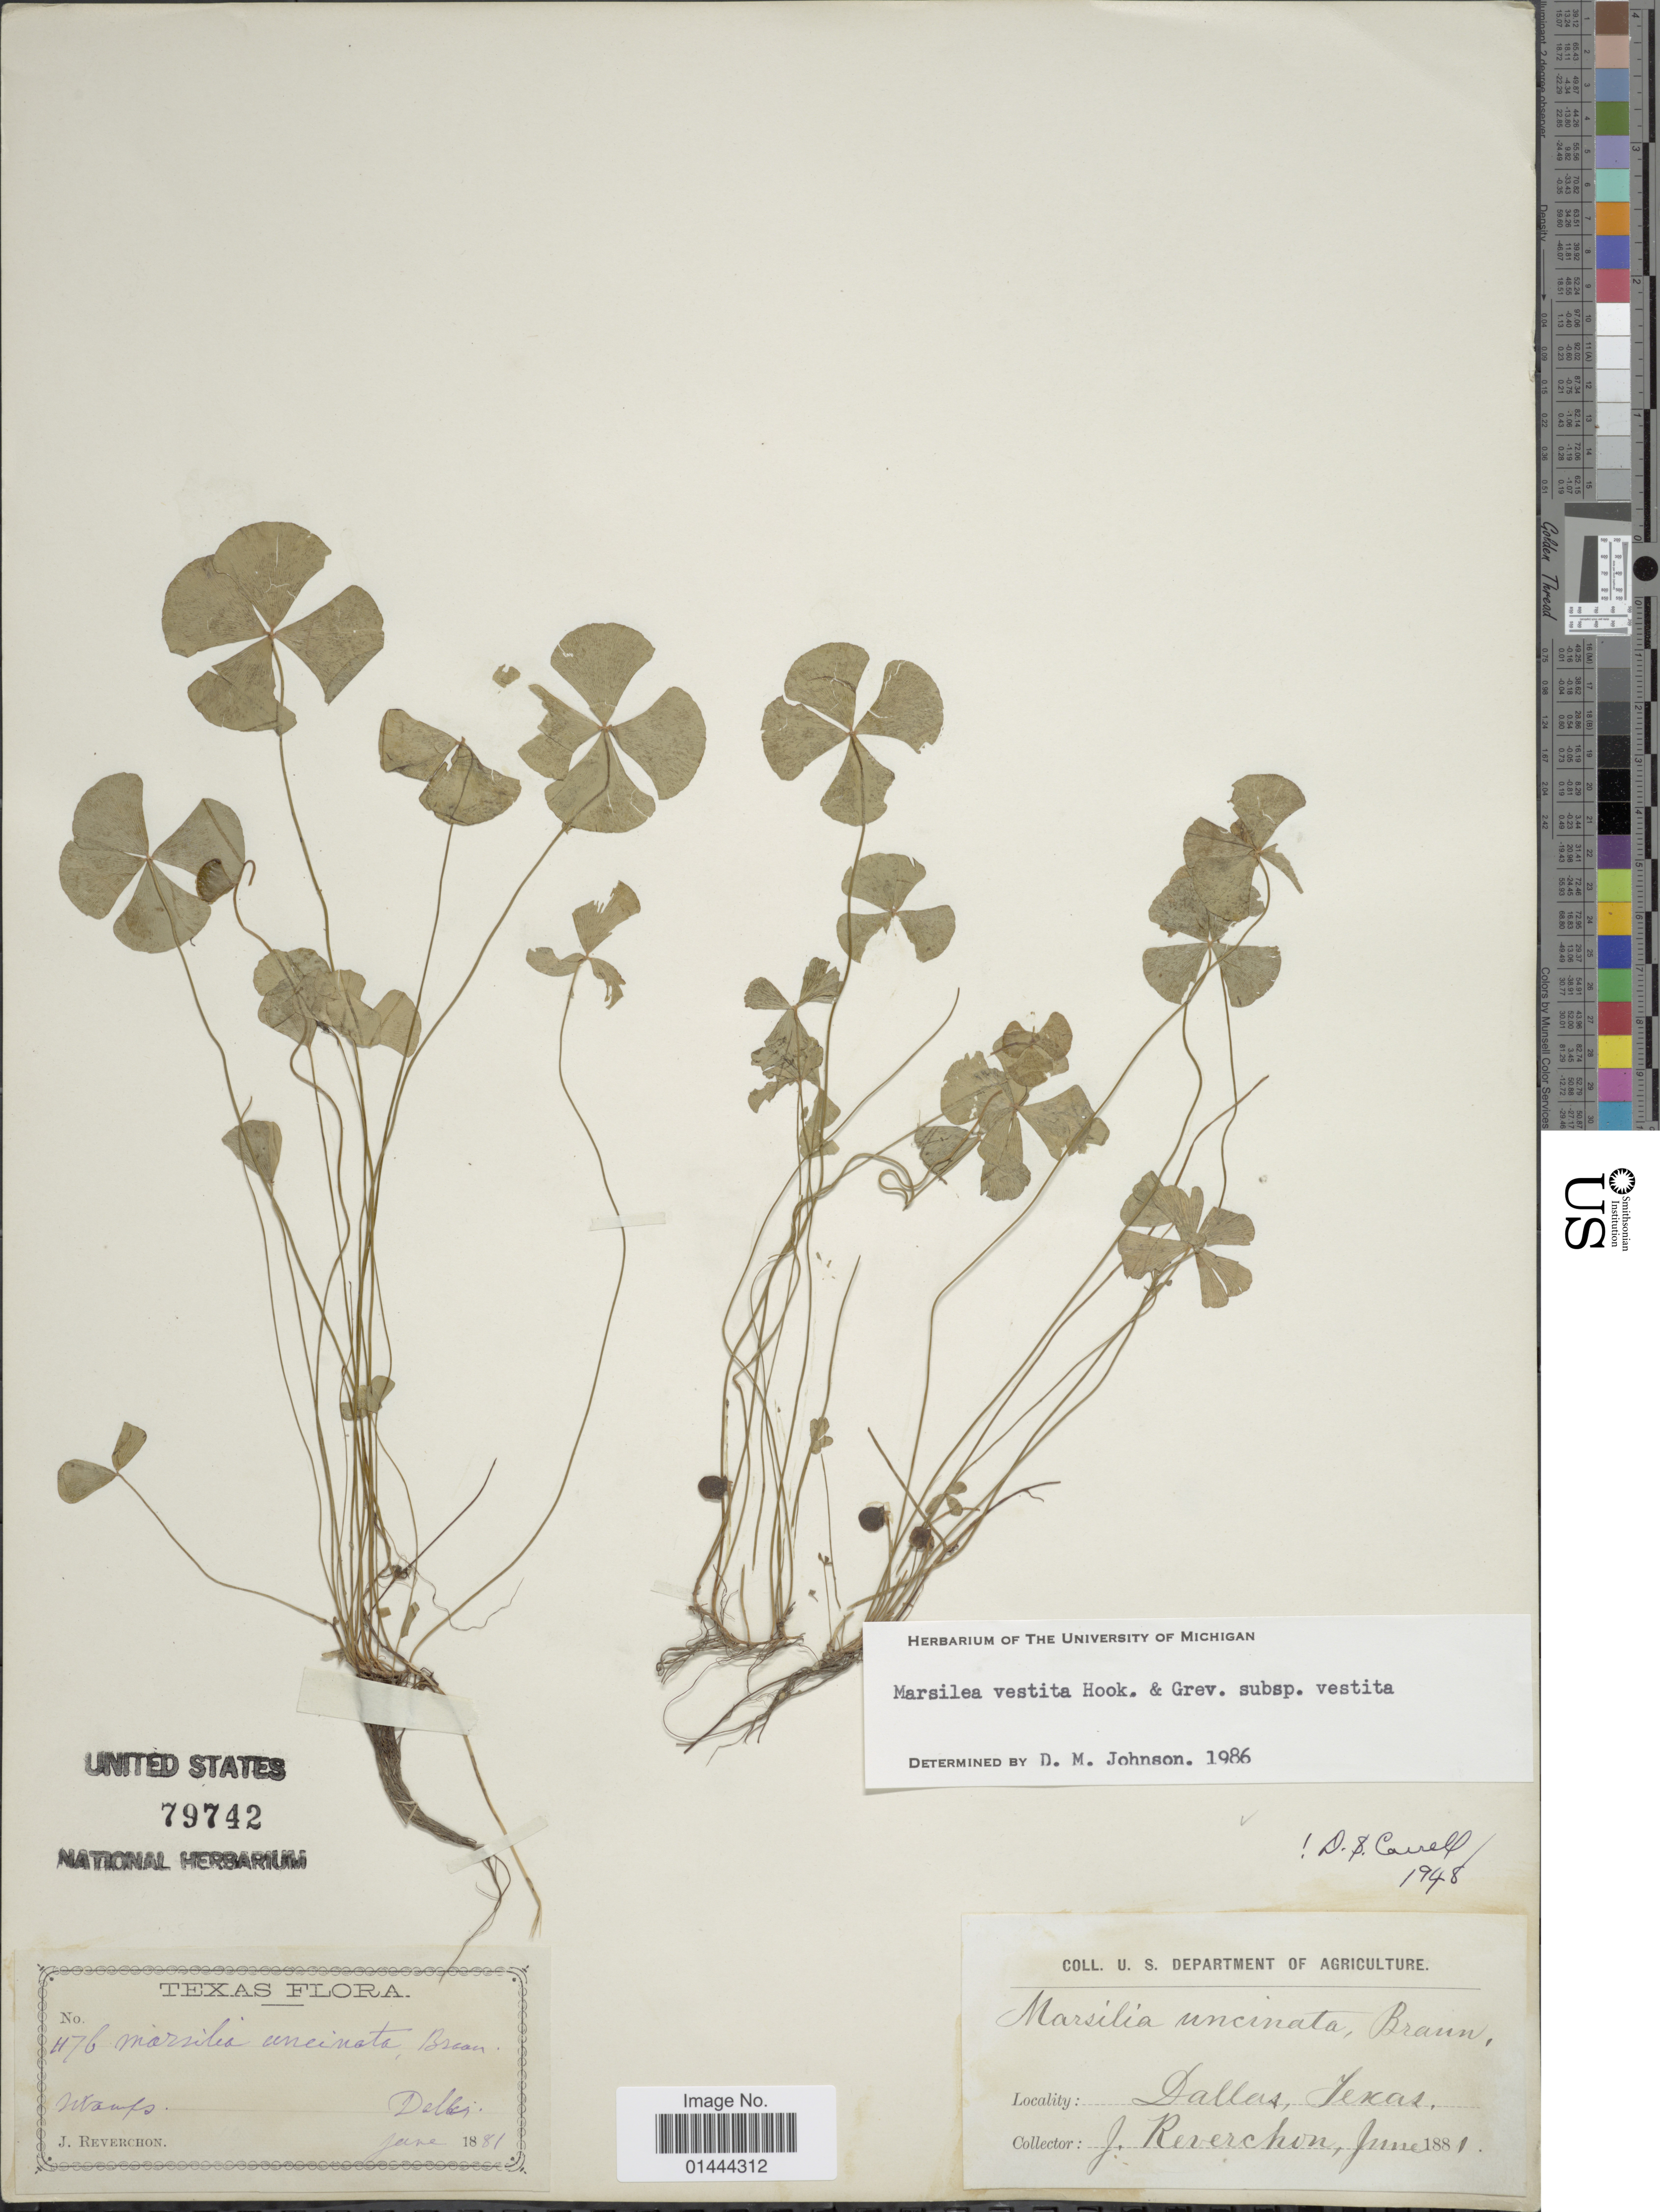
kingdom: Plantae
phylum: Tracheophyta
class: Polypodiopsida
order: Salviniales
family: Marsileaceae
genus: Marsilea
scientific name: Marsilea vestita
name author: Hook. & Grev.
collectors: J. Reverchon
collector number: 476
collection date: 1881-06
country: United States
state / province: Texas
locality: Dallas, swamps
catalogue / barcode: US 79742